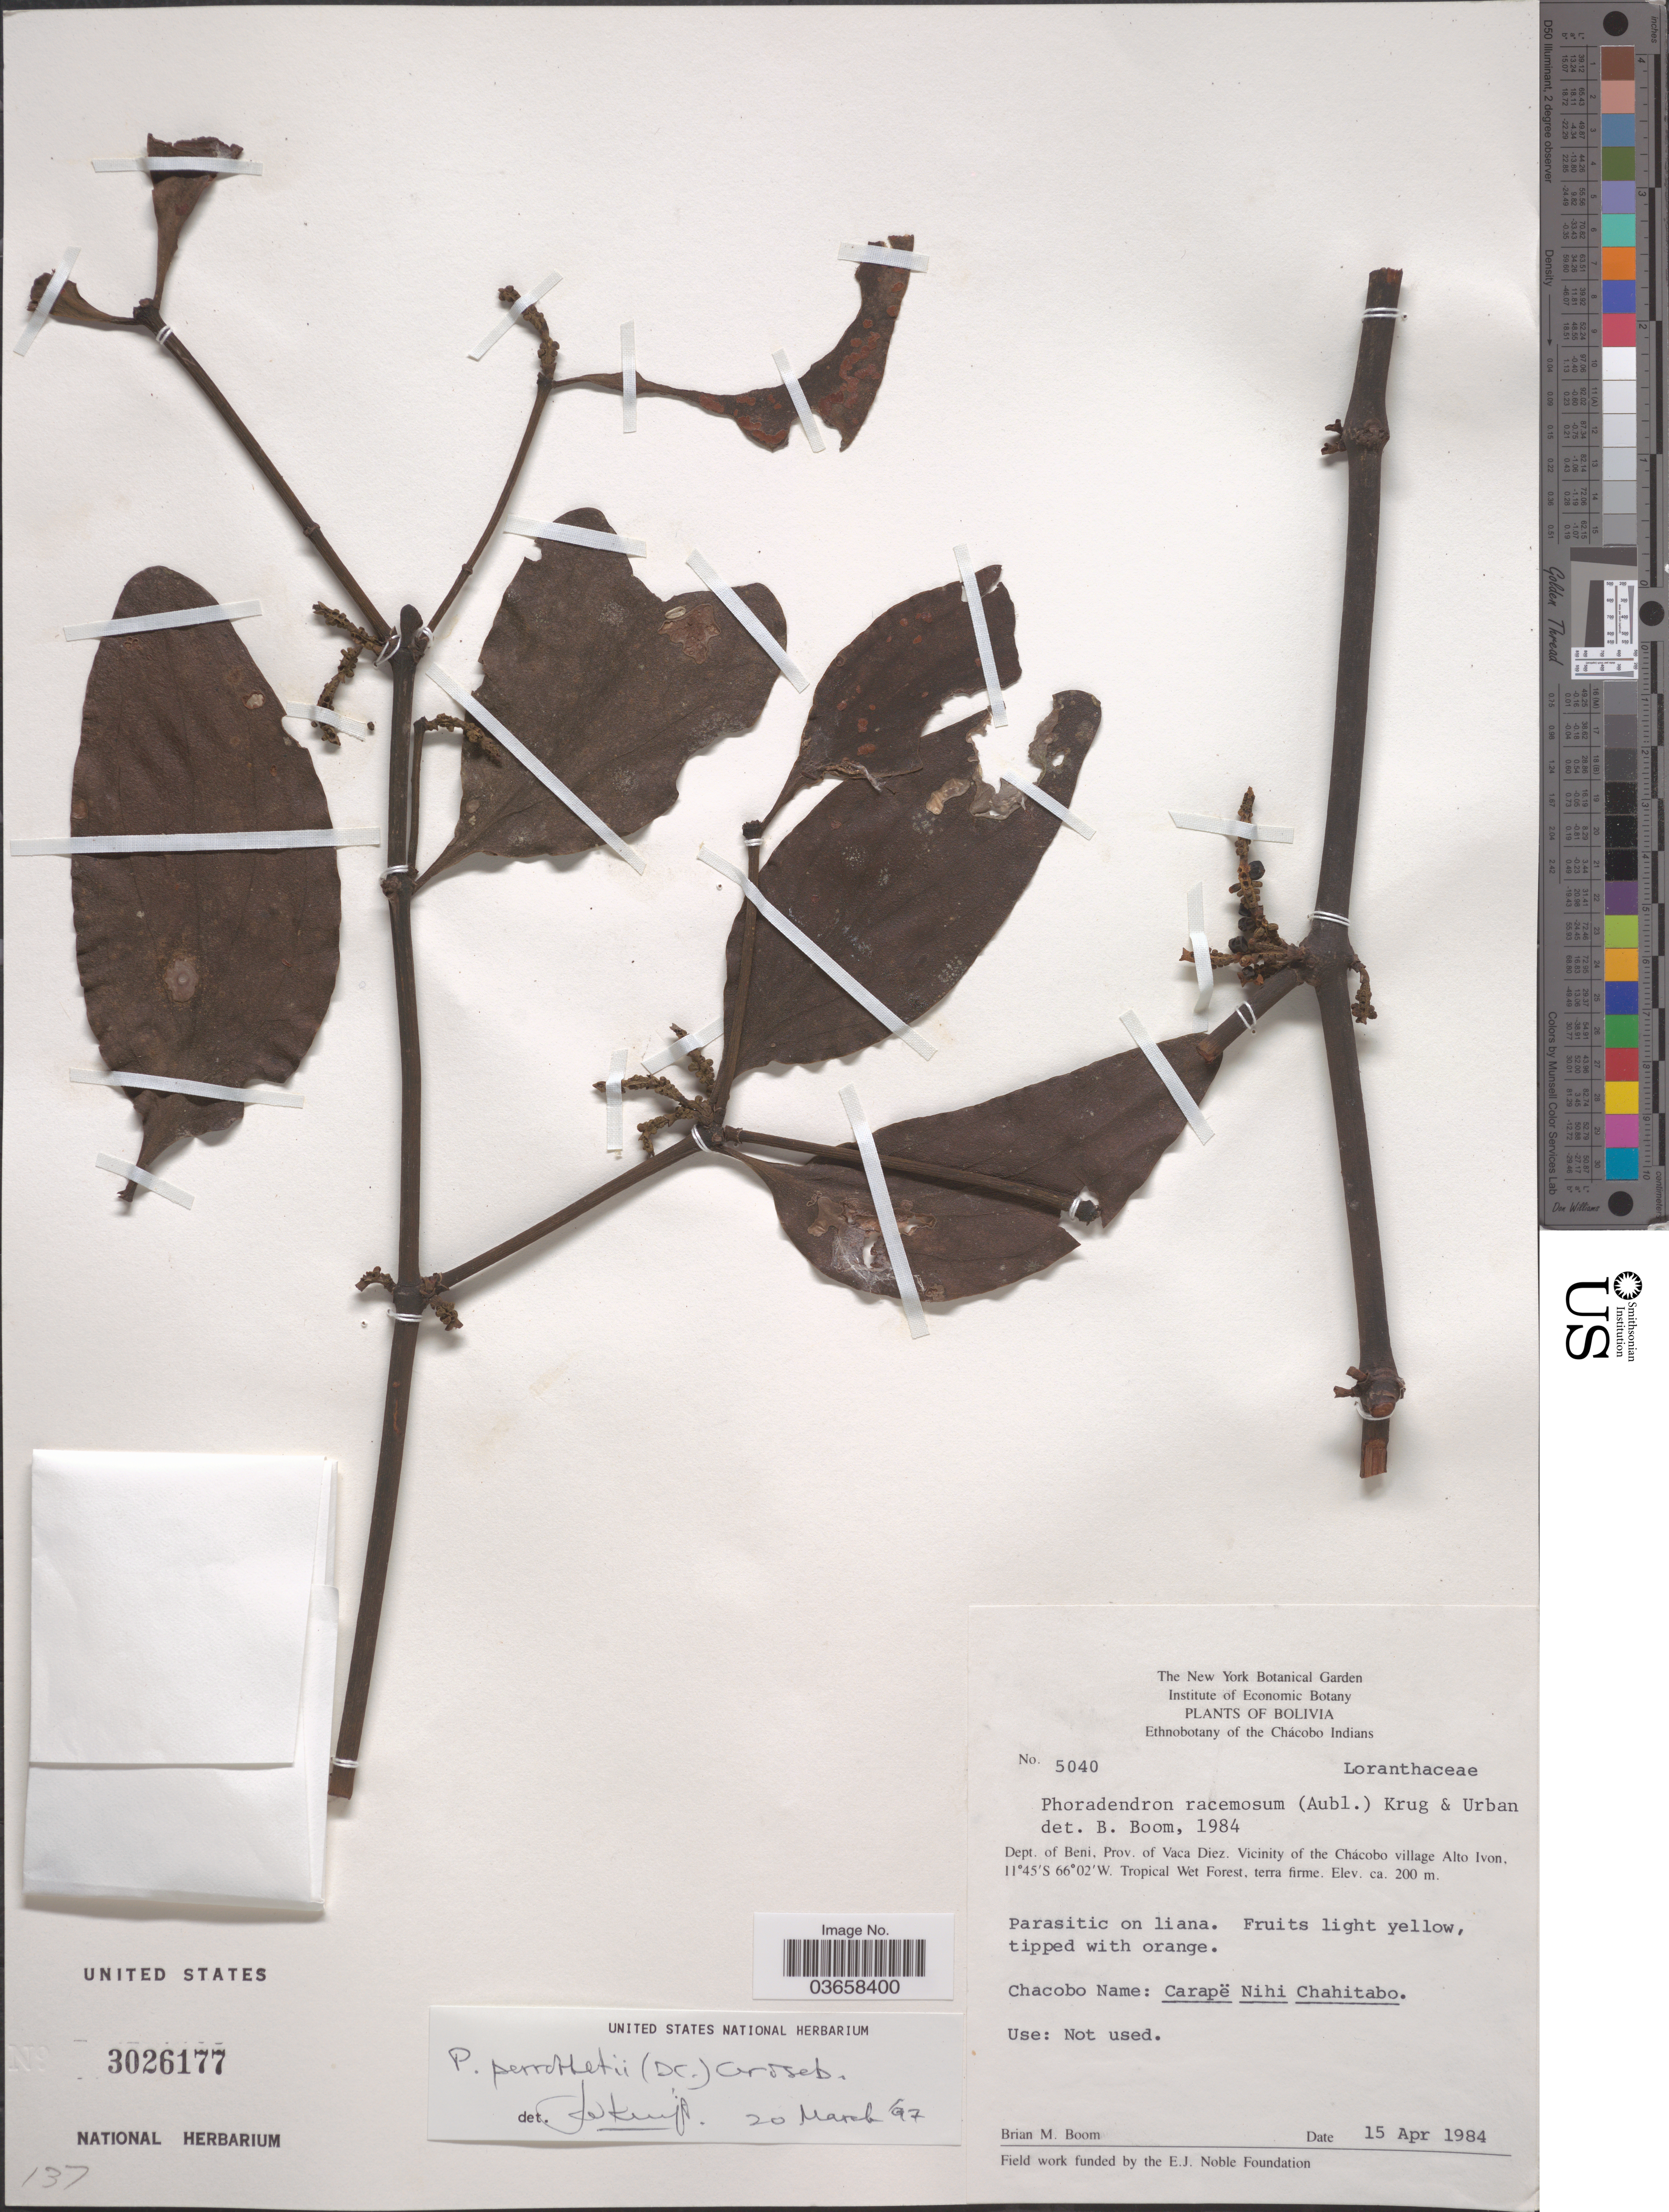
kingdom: Plantae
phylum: Tracheophyta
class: Magnoliopsida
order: Santalales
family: Viscaceae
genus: Phoradendron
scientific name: Phoradendron perrottetii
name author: (DC.) Eichler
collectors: B. M. Boom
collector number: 5040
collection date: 1984-04-15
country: Bolivia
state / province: Beni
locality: Dept. of Beni, Prov. of Vaca Diez. Vicinity of the Chácobo village Alto Ivon. Tropical Wet Forest, terra firme.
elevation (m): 200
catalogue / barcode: US 3026177